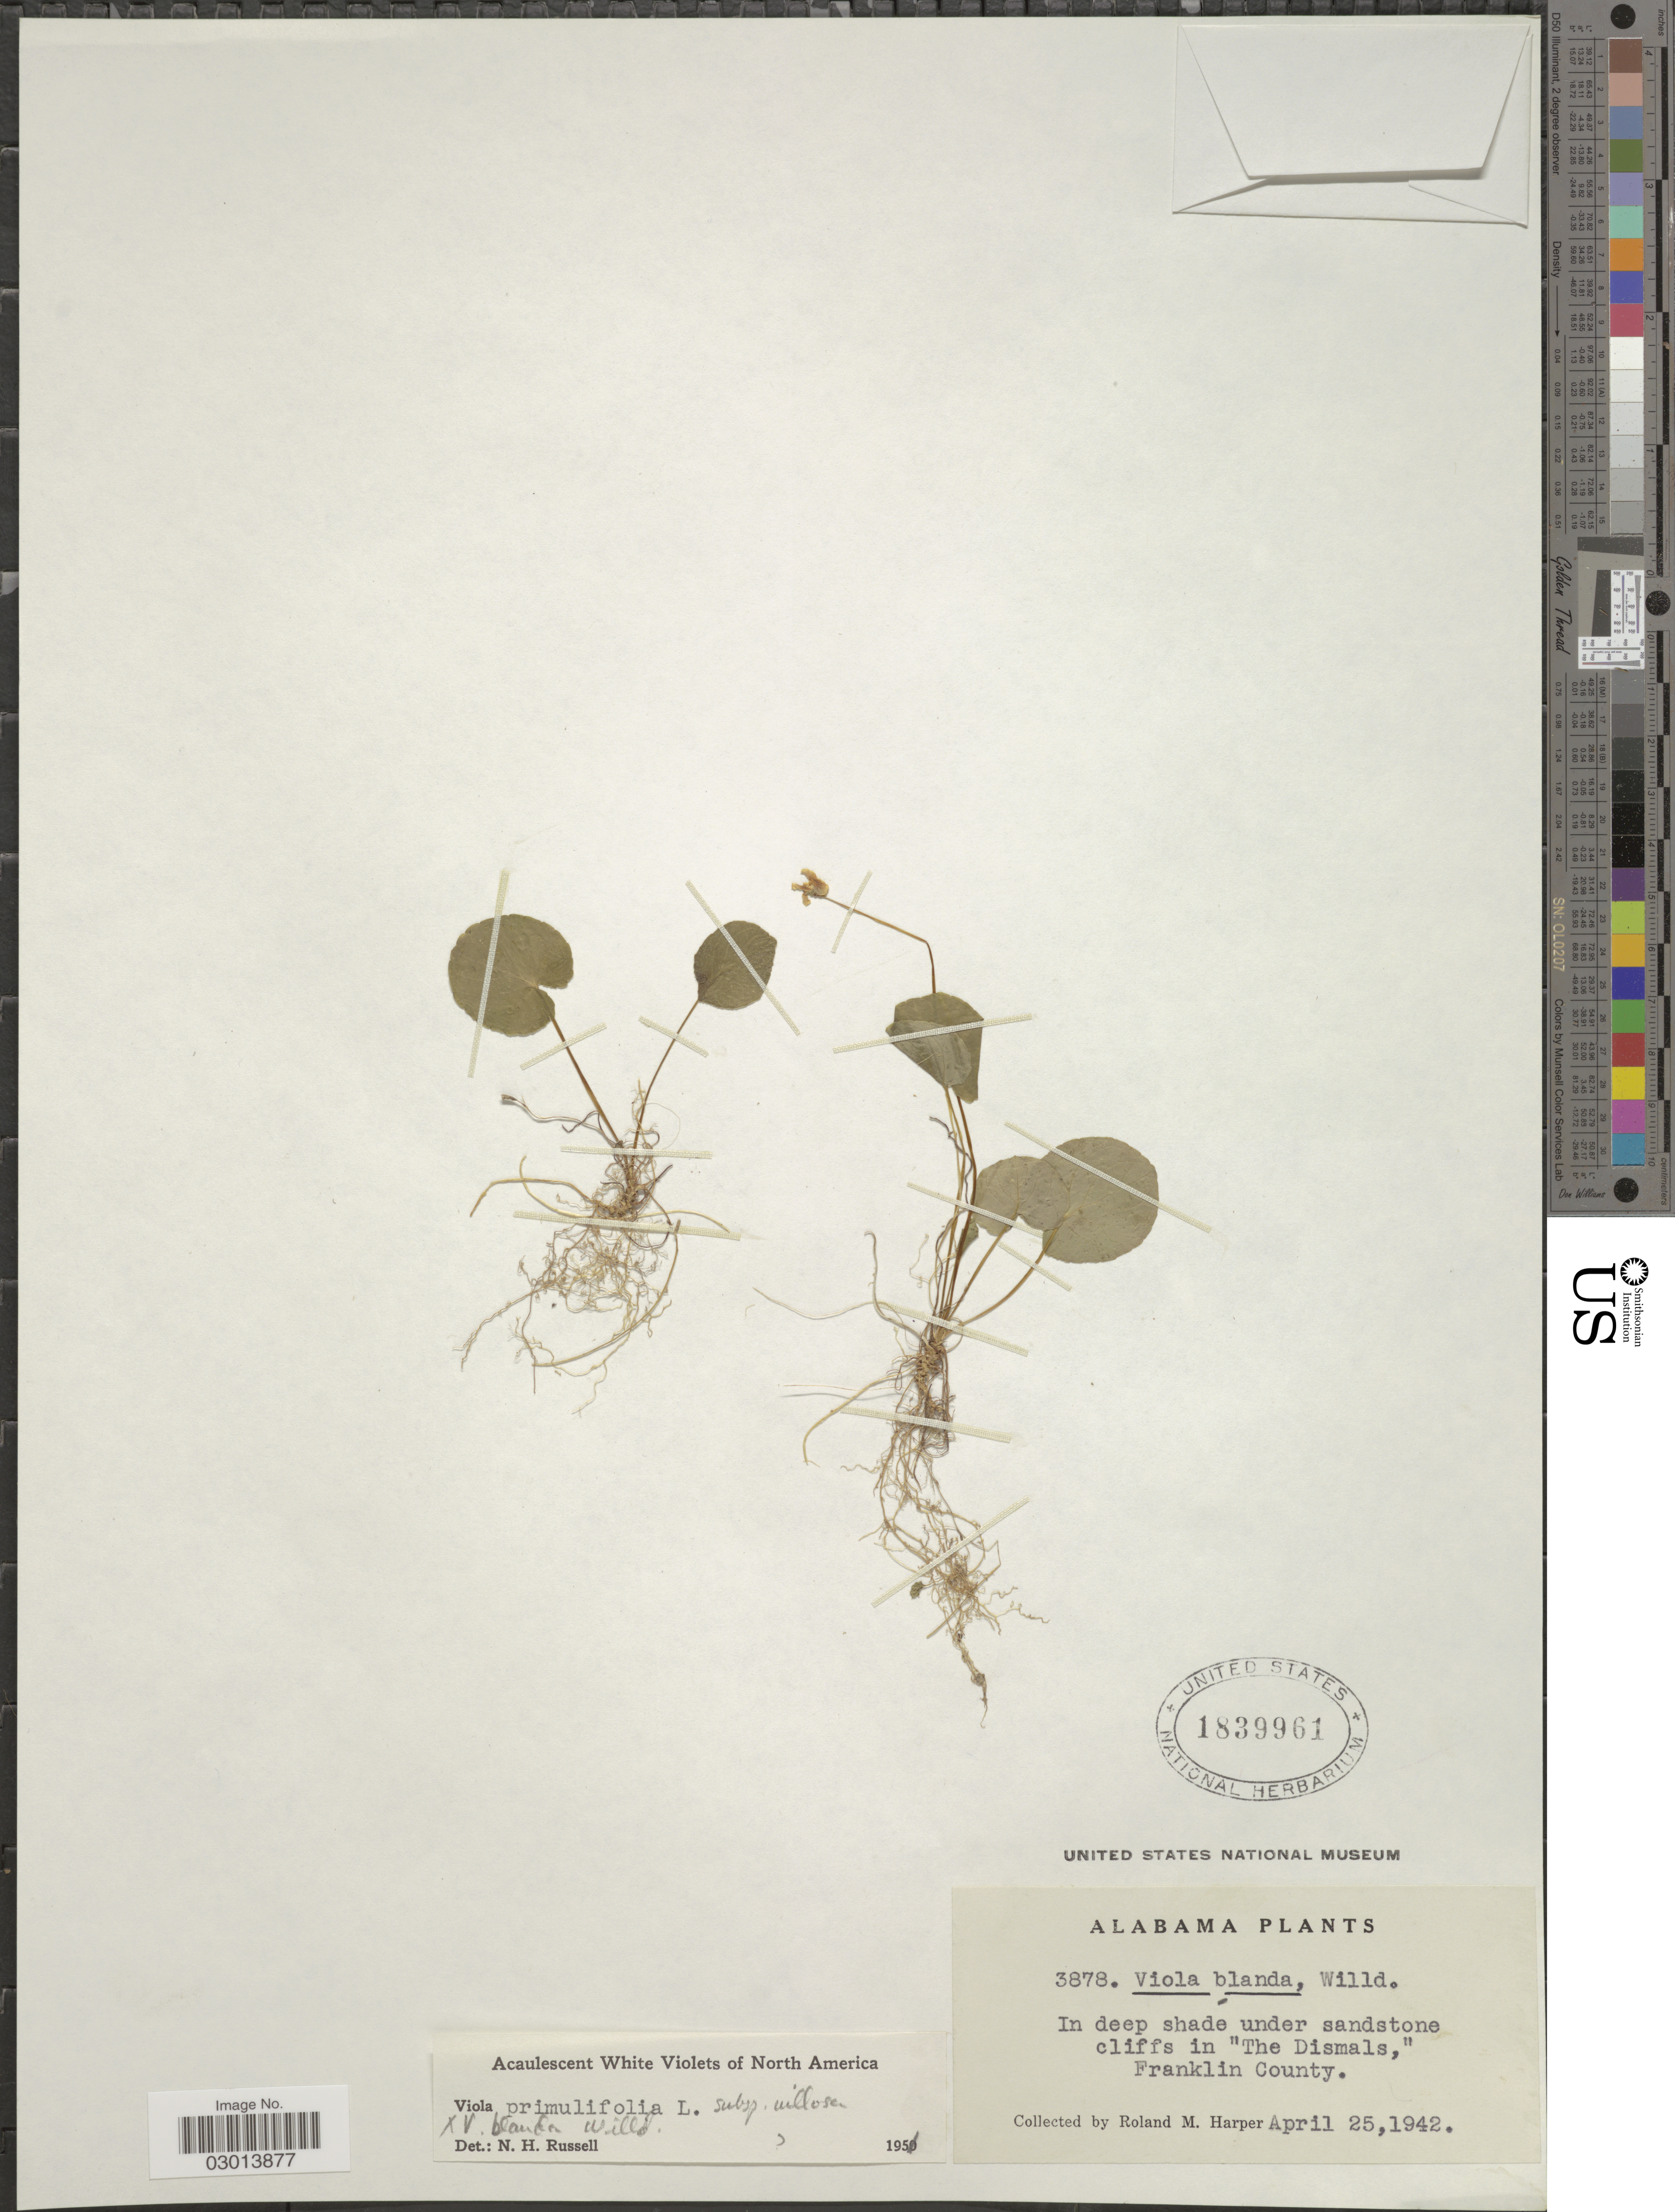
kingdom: Plantae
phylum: Tracheophyta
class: Magnoliopsida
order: Malpighiales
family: Violaceae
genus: Viola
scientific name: Viola primulifolia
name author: L.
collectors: R. M. Harper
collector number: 3878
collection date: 1942-04-25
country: United States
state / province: Alabama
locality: In deep shade under sandstone cliffs in "The Dismals," Franklin County.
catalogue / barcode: US 1839961